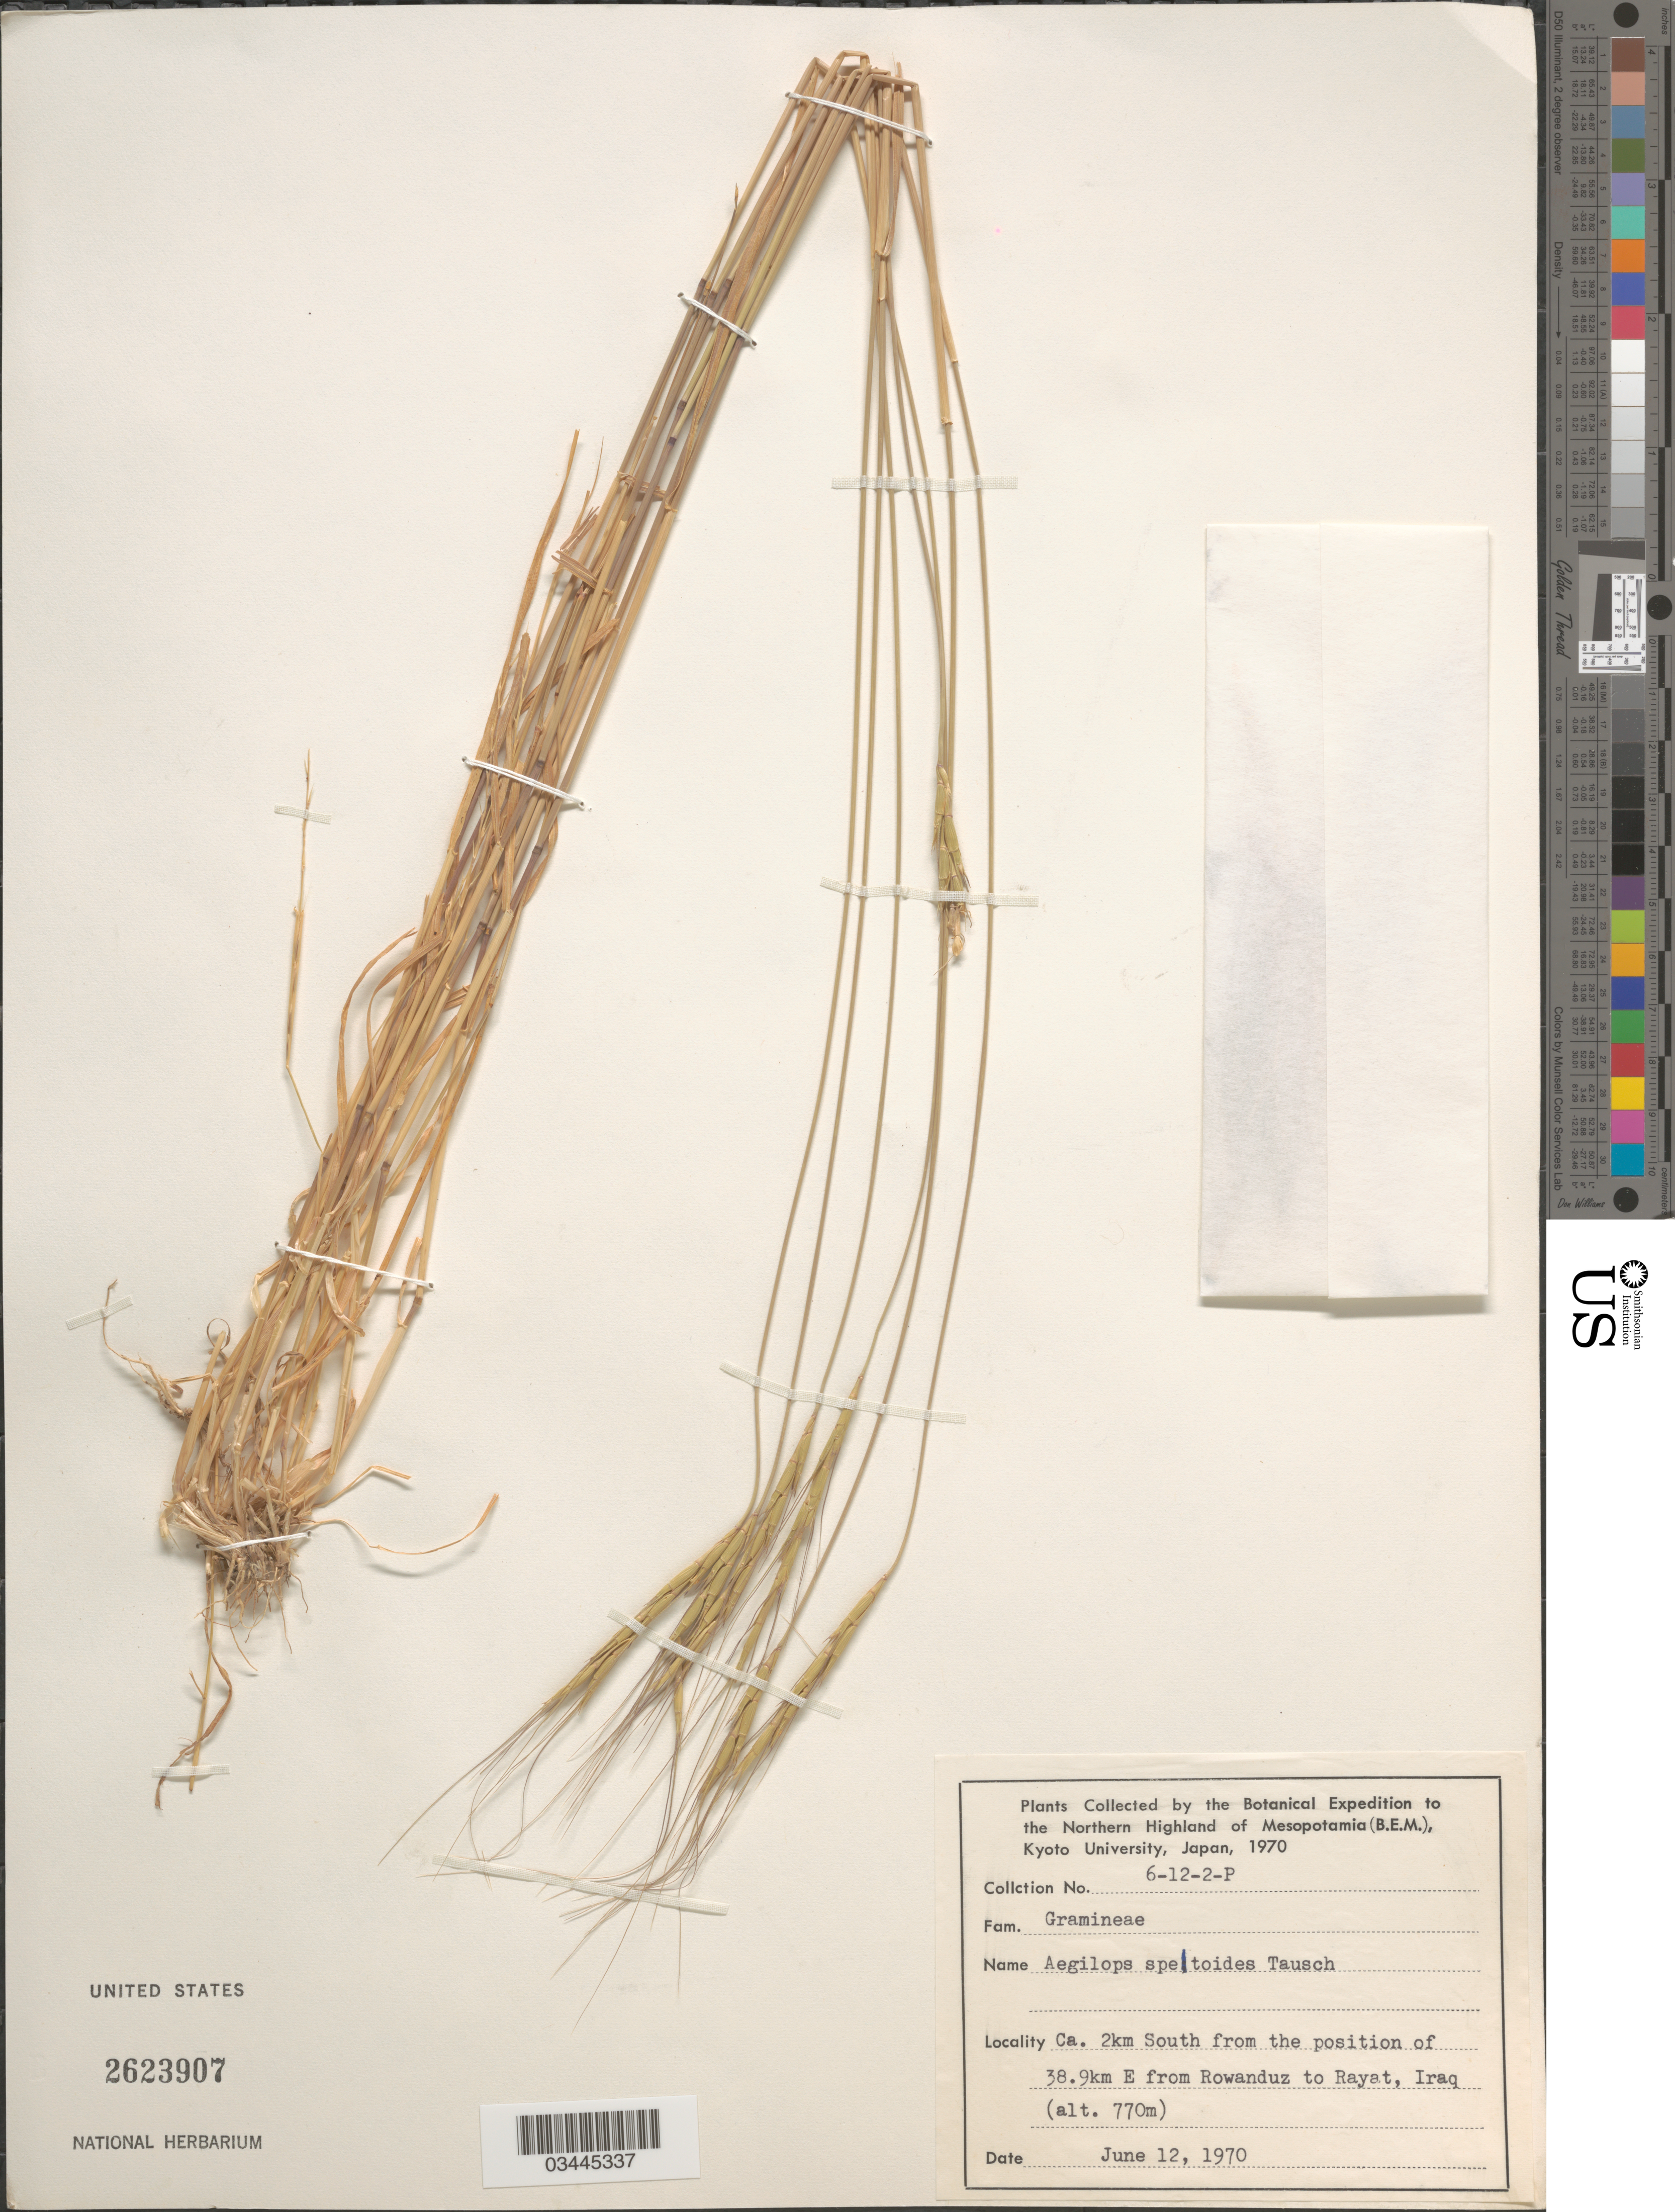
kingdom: Plantae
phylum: Tracheophyta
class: Liliopsida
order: Poales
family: Poaceae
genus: Aegilops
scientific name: Aegilops speltoides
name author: Tausch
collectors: Botanical Expedition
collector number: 6-12-2-P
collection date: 1970-06-12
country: Iraq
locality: To the Northern Highland of Mesopotamia (B.E.M.). Ca. 2km South from the position of 38.9km E from Rowanduz to Rayat.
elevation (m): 770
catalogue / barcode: US 2623907